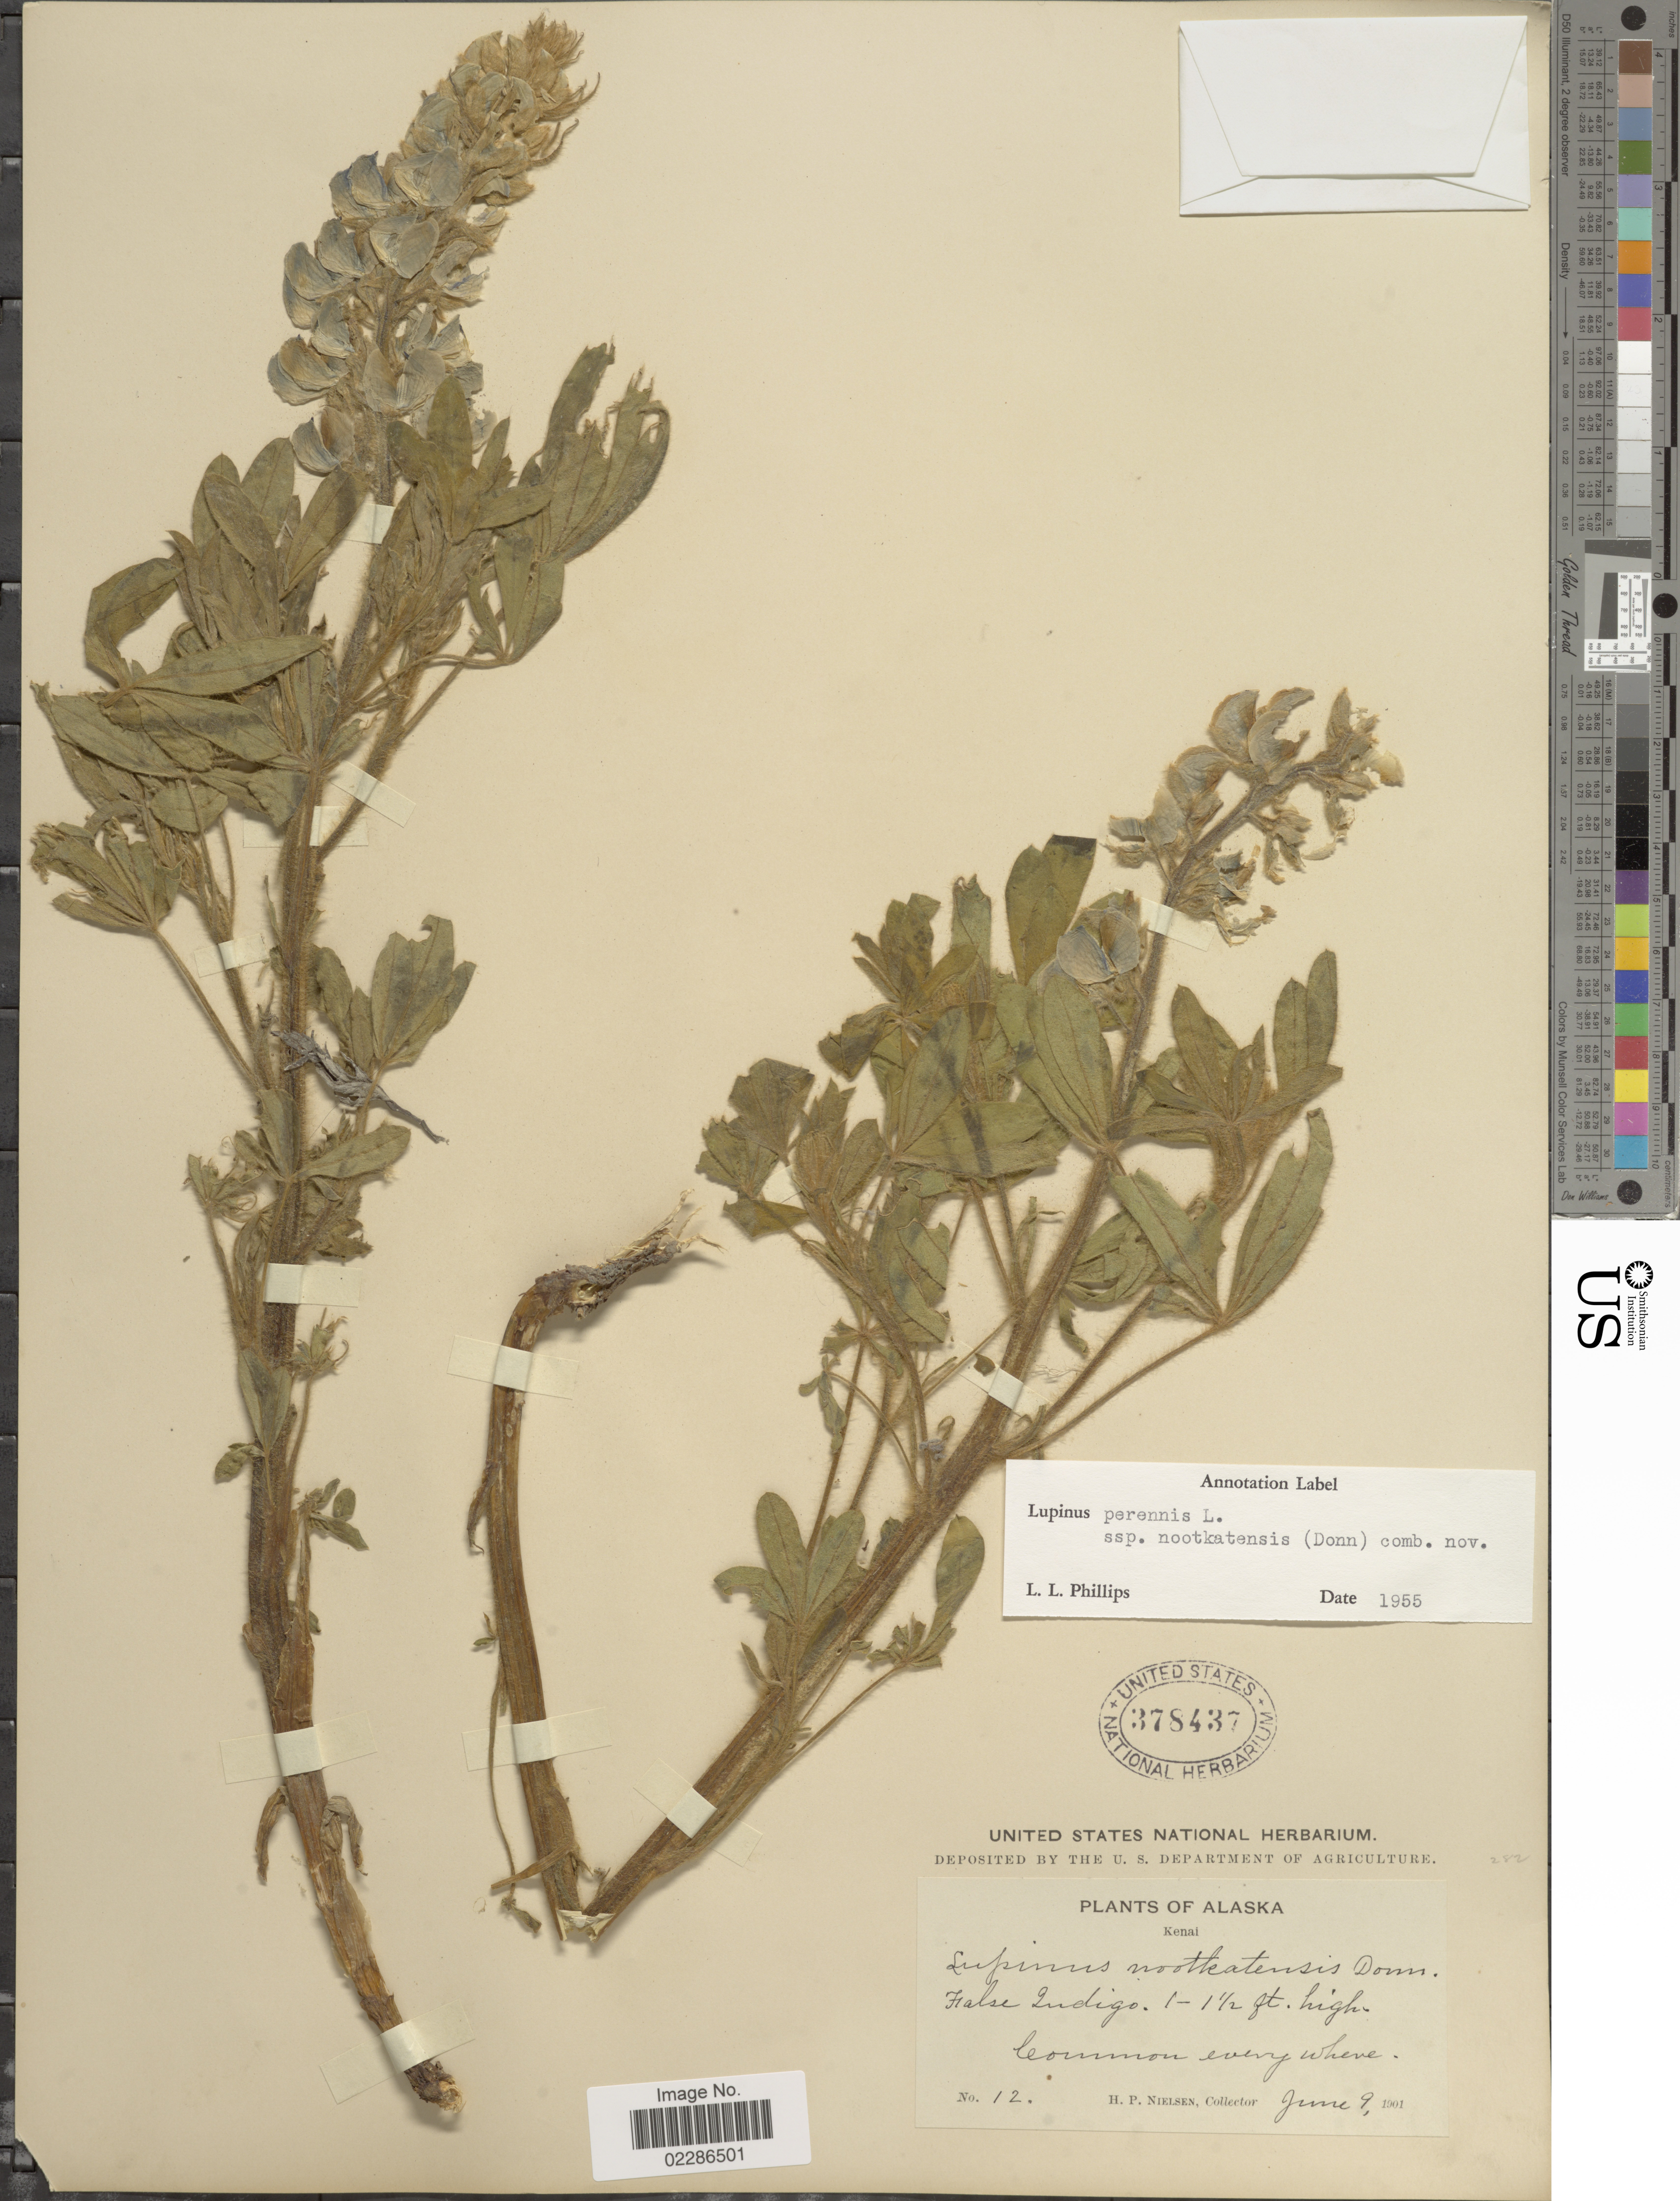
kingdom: Plantae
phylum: Tracheophyta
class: Magnoliopsida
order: Fabales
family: Fabaceae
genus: Lupinus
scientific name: Lupinus nootkatensis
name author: Donn ex Sims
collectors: H. P. Nielsen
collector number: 12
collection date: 1901-06-09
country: United States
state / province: Alaska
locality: Kenai, Common every where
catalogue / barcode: US 378437